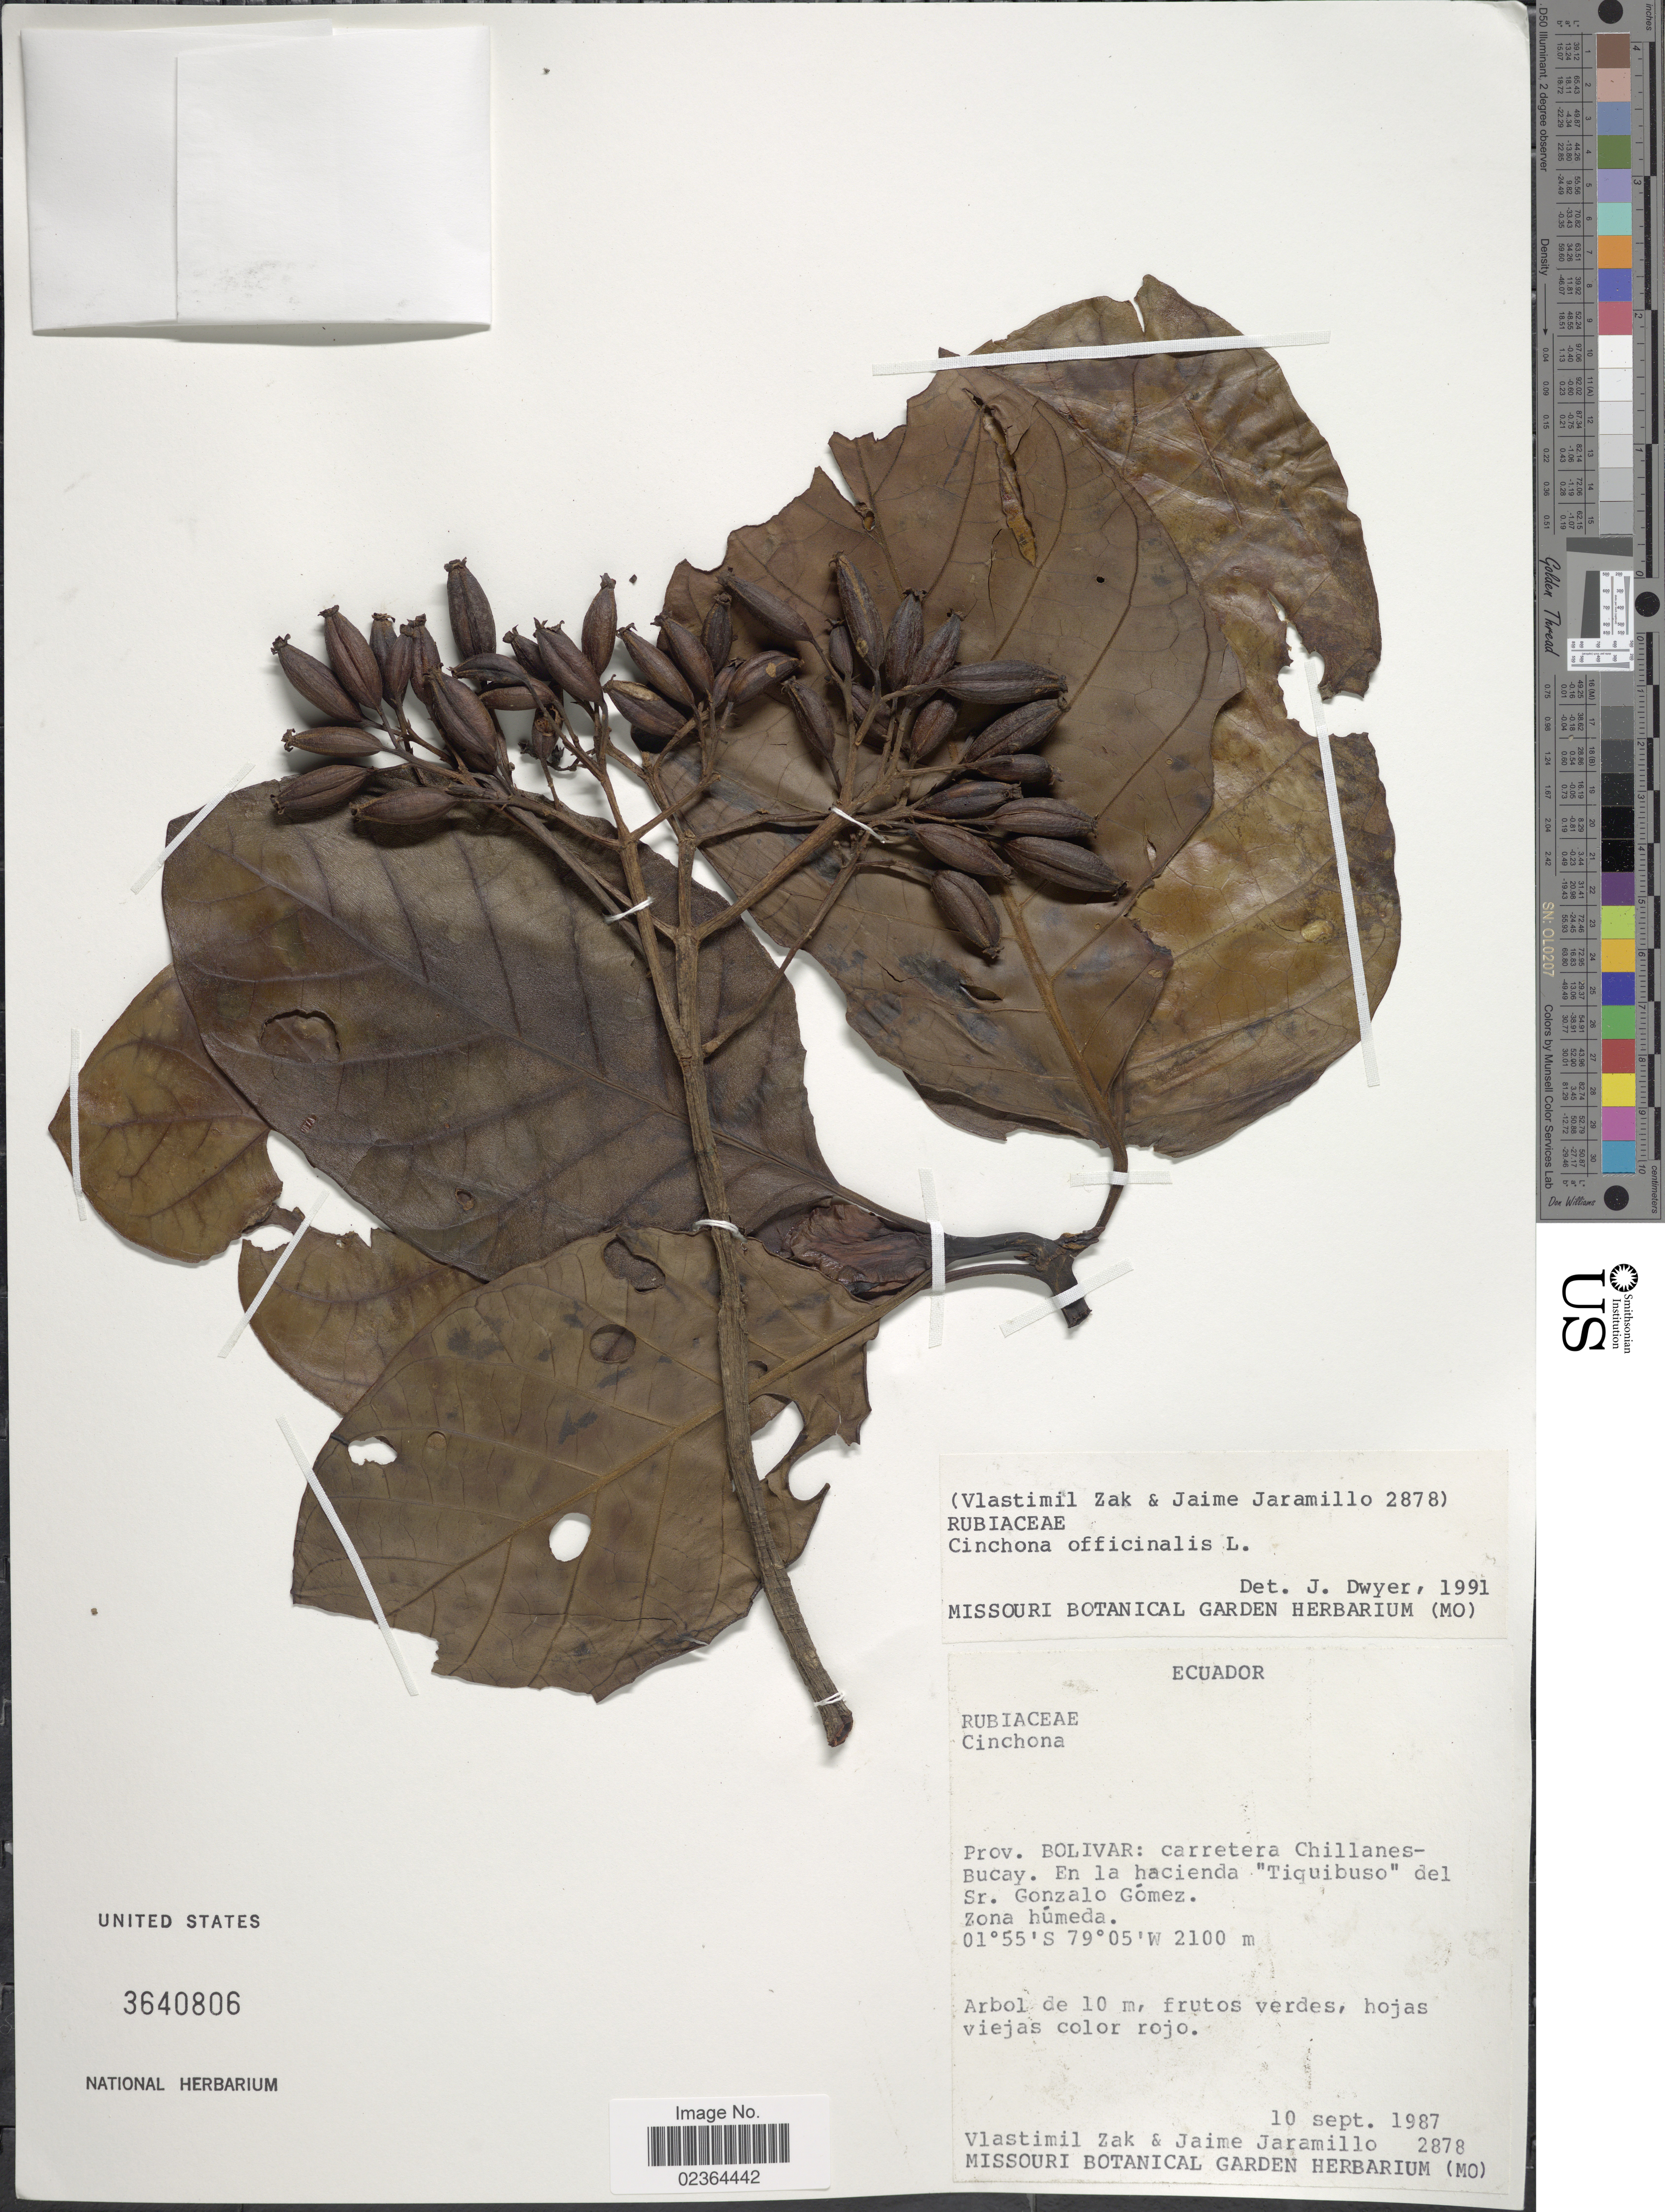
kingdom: Plantae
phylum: Tracheophyta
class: Magnoliopsida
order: Gentianales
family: Rubiaceae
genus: Cinchona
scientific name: Cinchona officinalis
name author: L.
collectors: V. Zak & J. Jaramillo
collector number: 2878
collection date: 1987-09-10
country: Ecuador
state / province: Bolívar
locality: Carretera Chillanes-BUcay, En la hacienda Tiquibuso del Sr. Gonzalo Gomez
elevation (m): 2100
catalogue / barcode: US 3640806